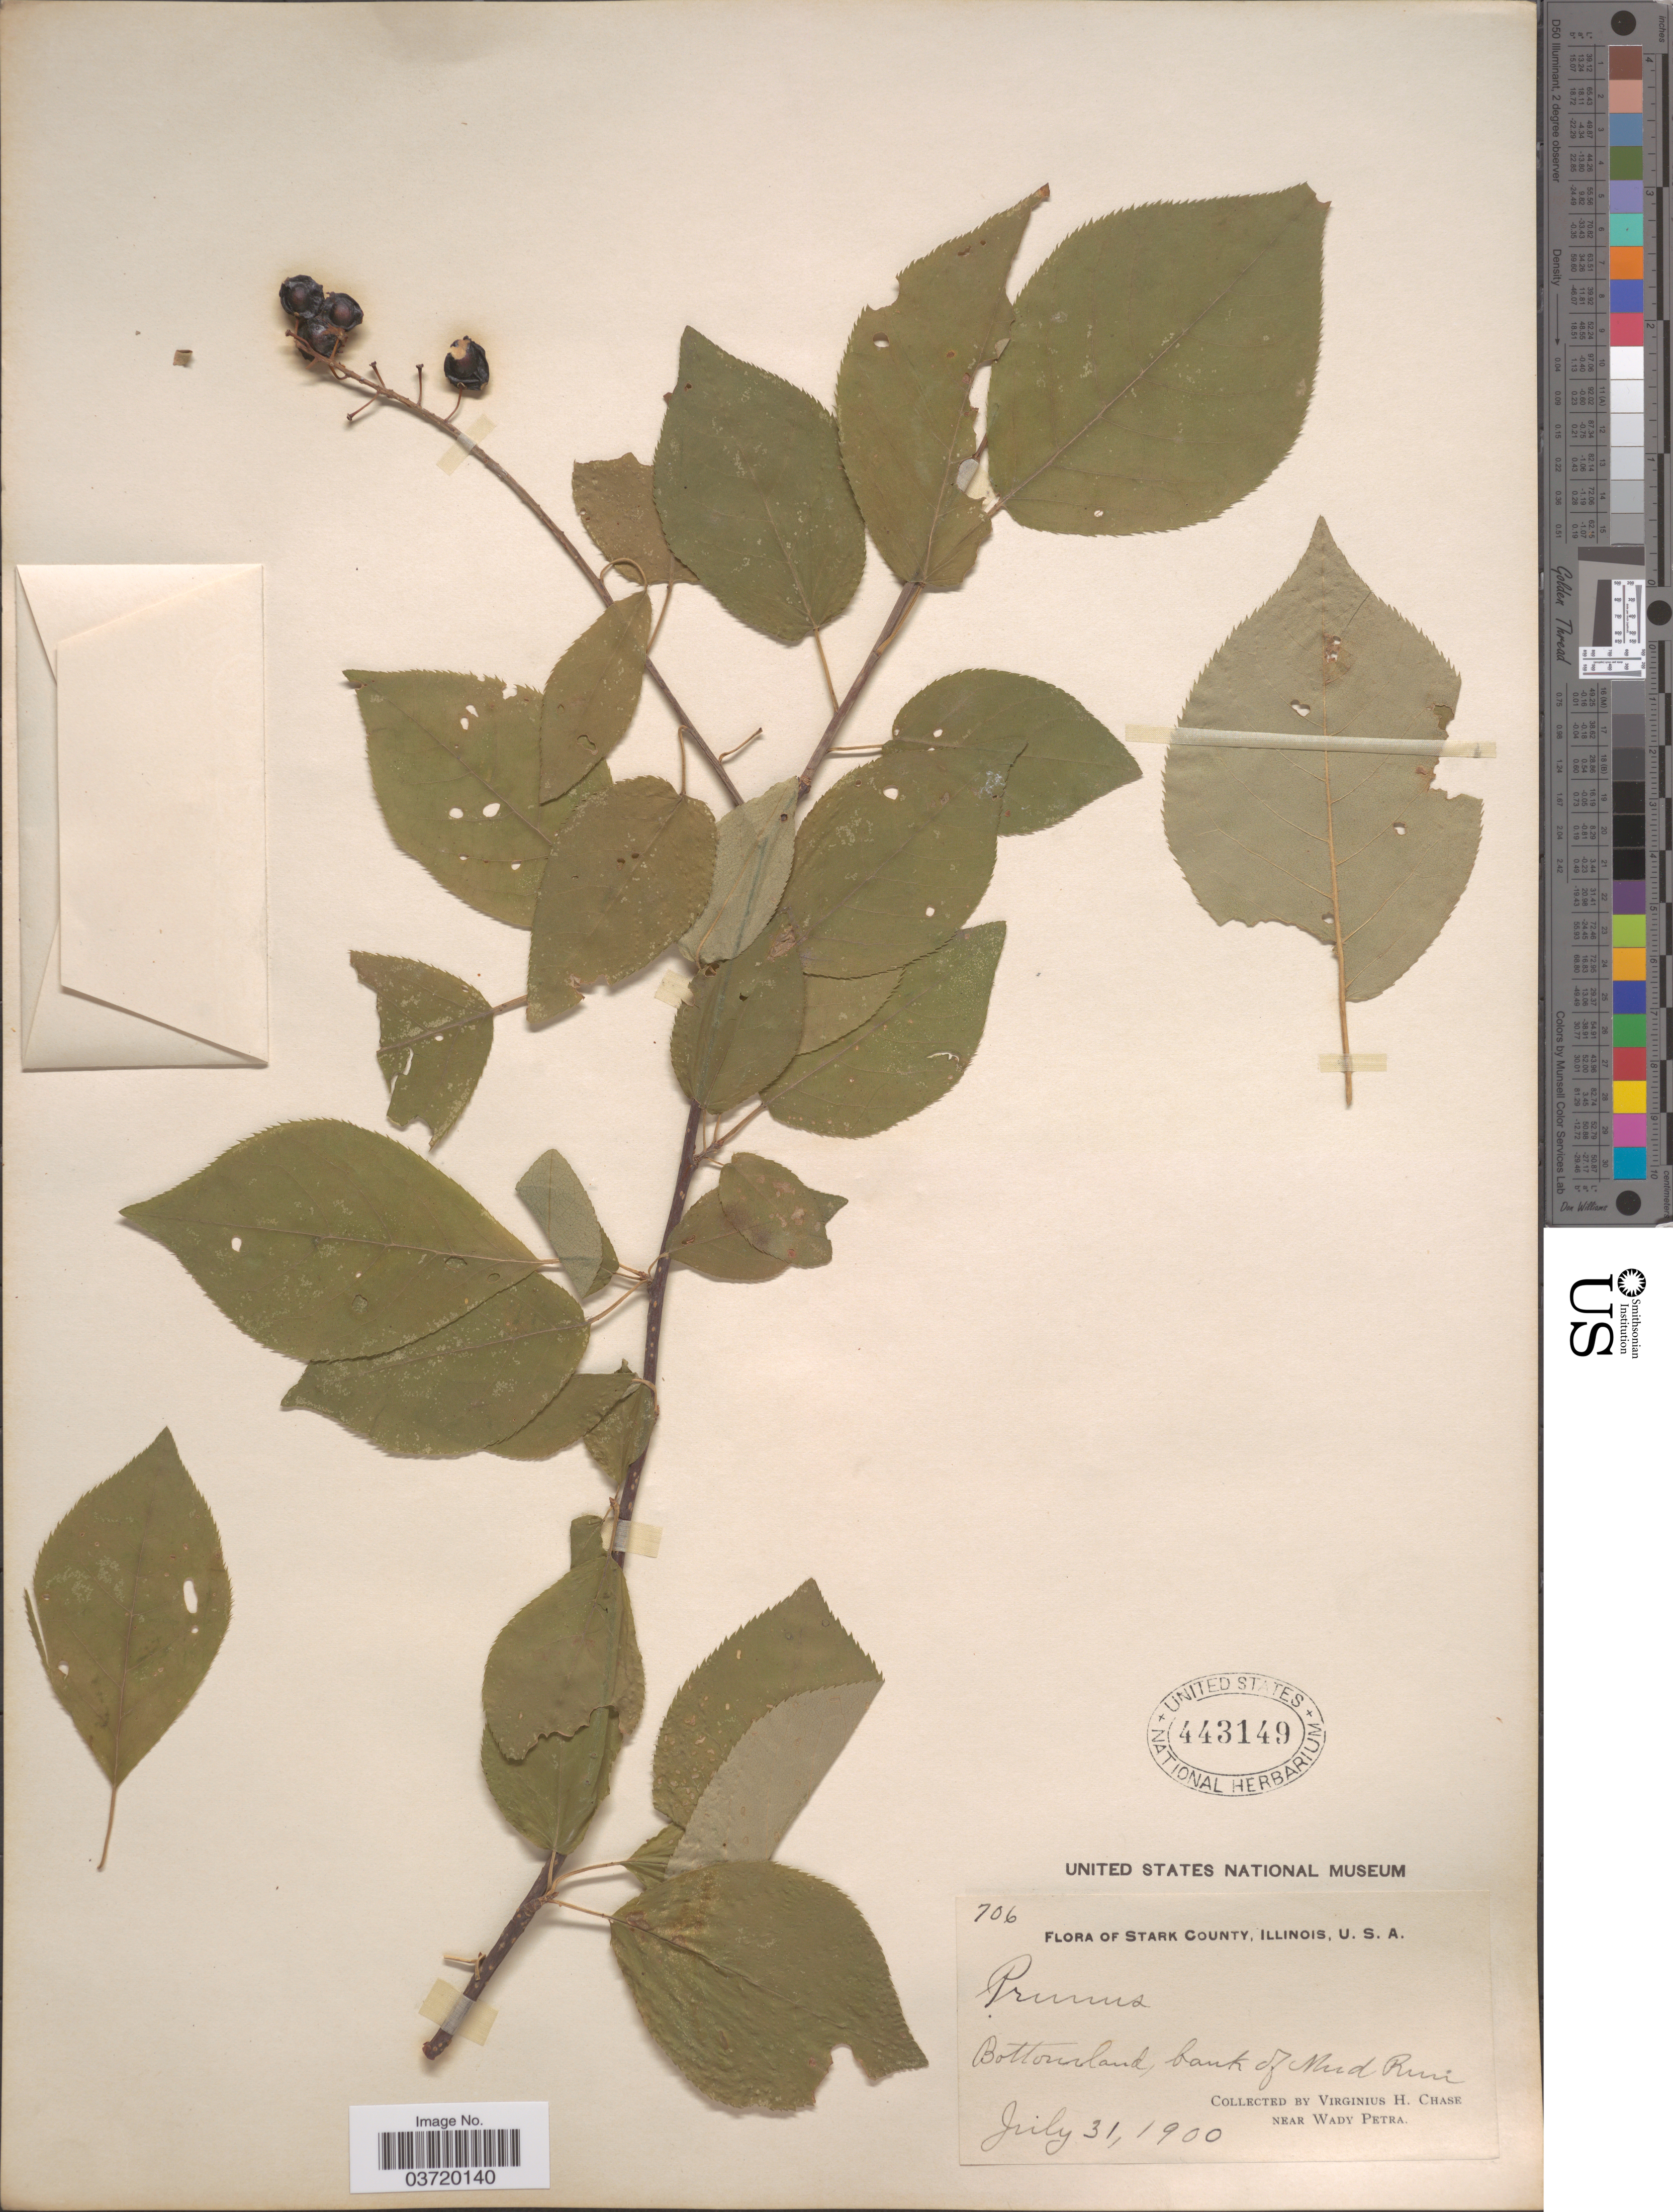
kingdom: Plantae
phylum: Tracheophyta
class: Magnoliopsida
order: Rosales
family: Rosaceae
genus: Prunus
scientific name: Prunus sp.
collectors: V. H. Chase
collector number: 706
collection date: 1900-07-31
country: United States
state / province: Illinois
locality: Stark County. Bottomland, bank of Mud River. Near Wady Petra.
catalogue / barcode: US 443149